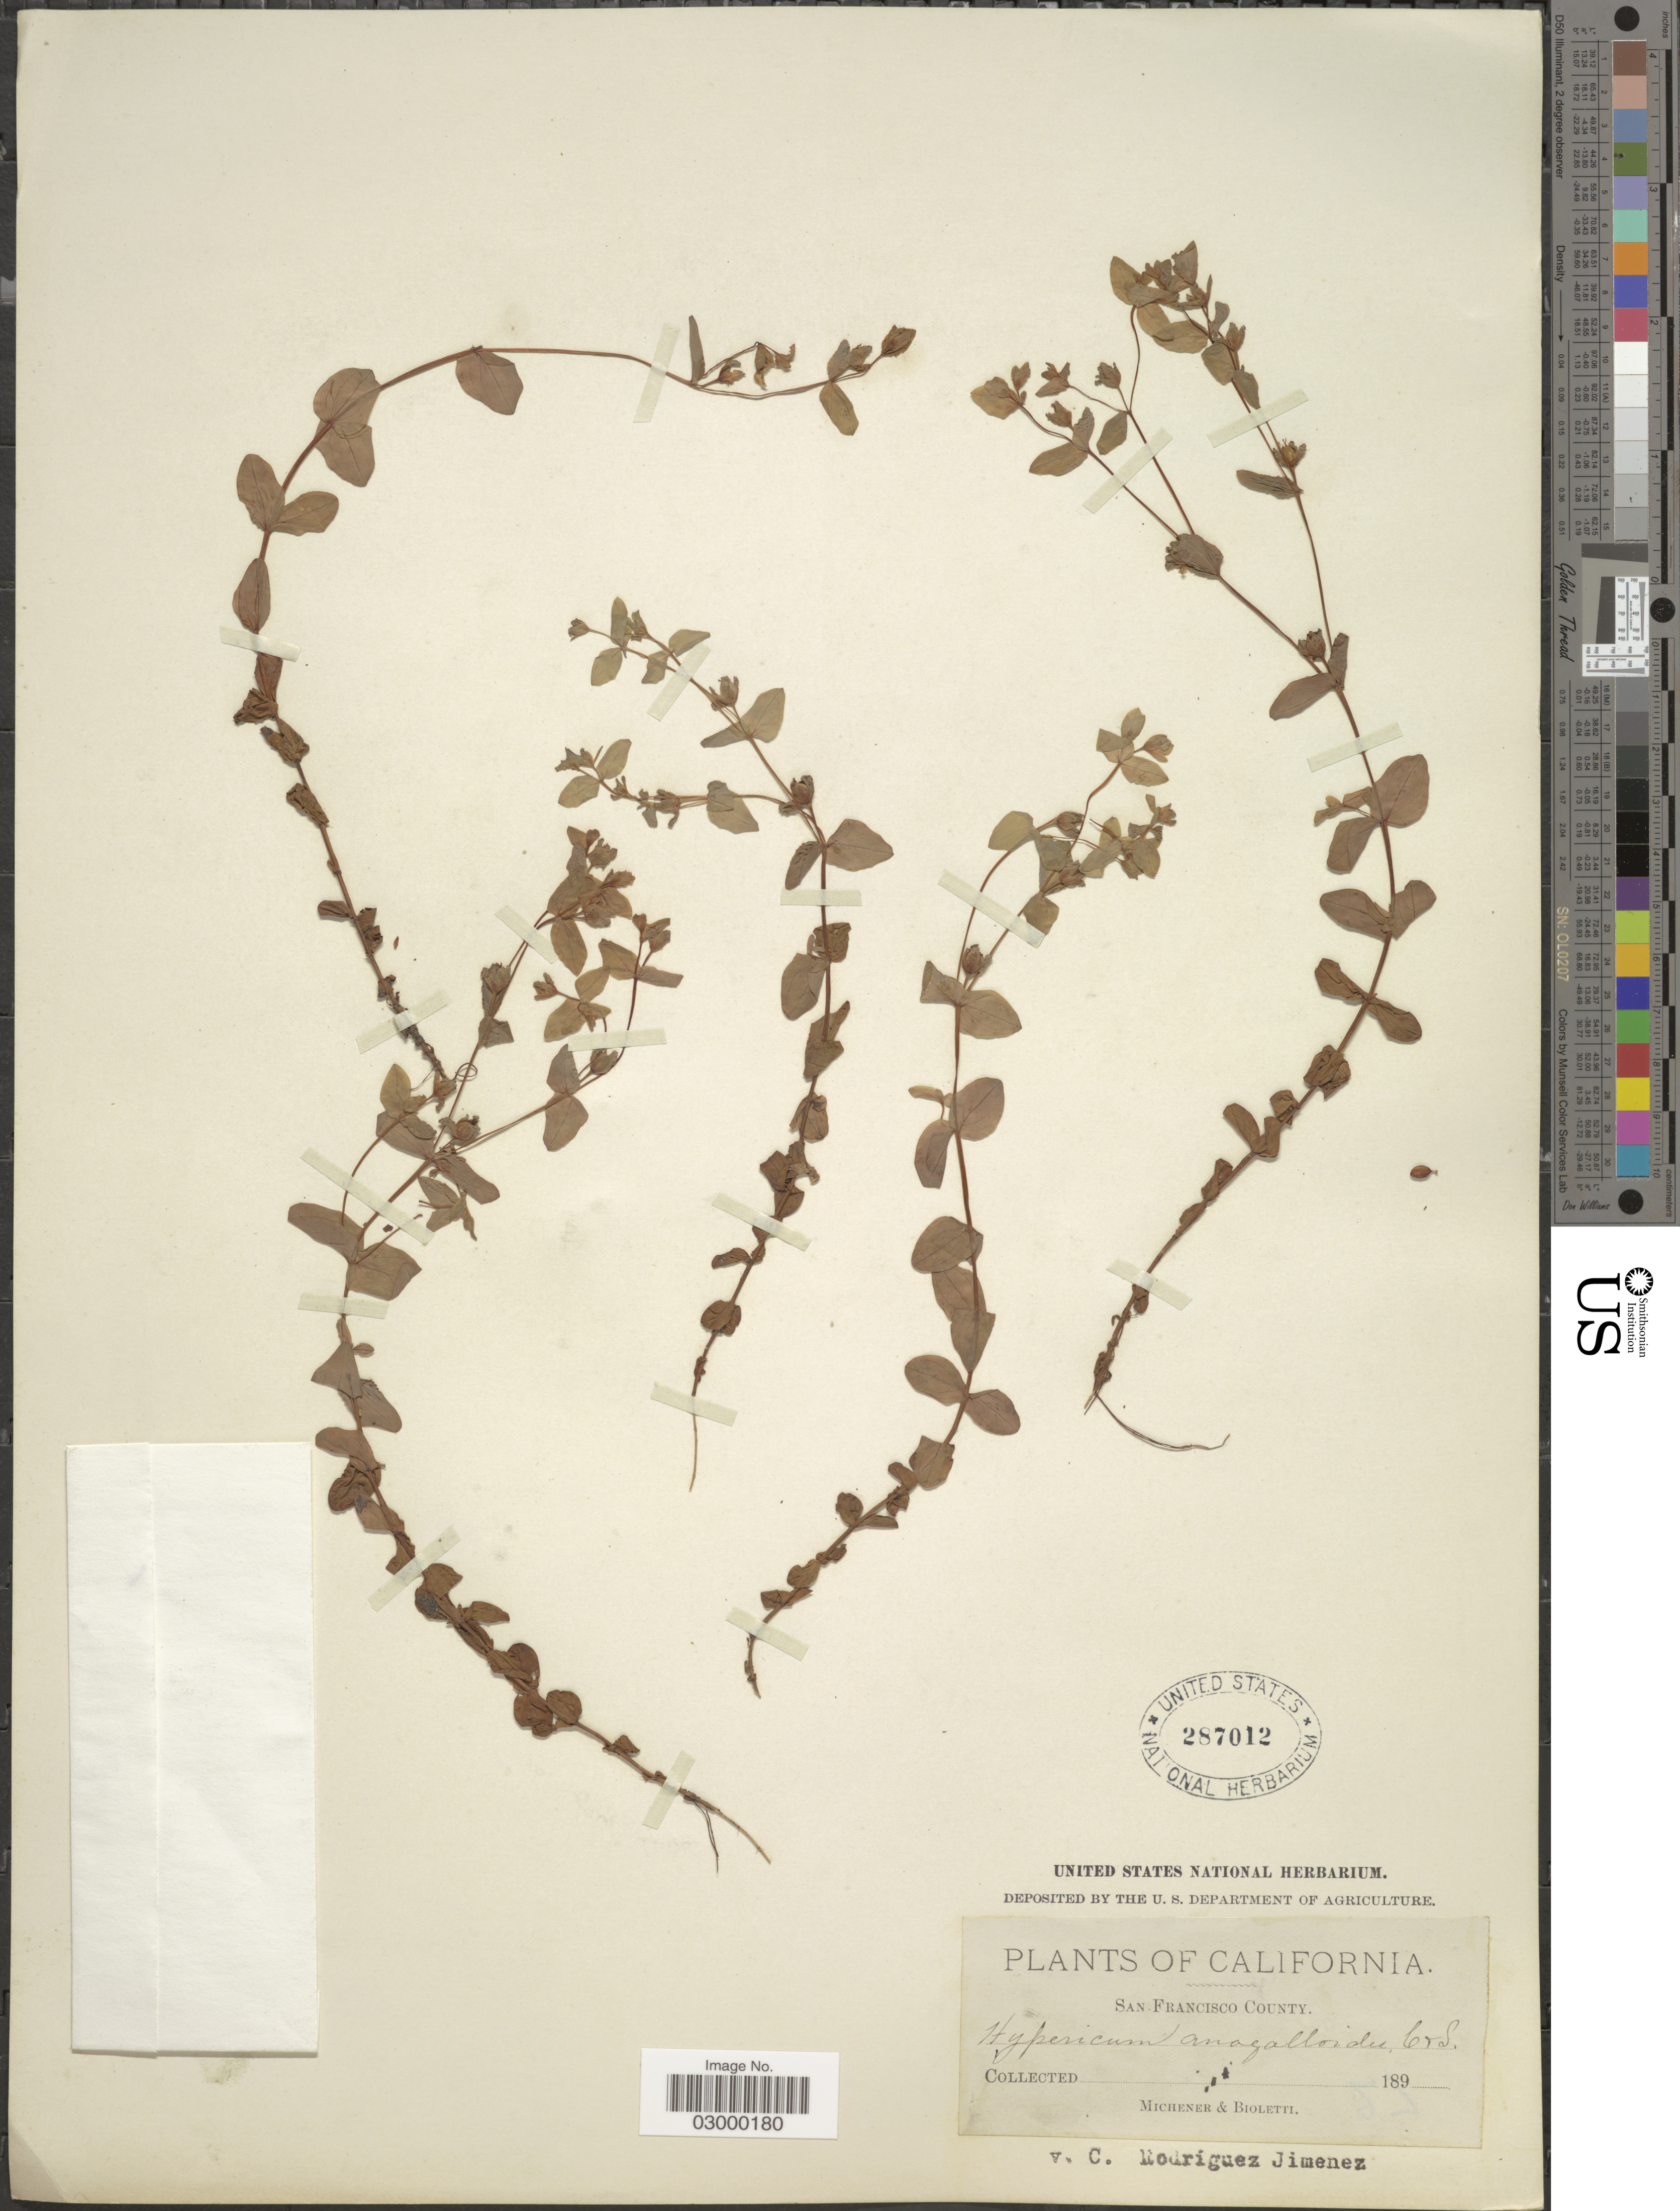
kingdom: Plantae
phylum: Tracheophyta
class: Magnoliopsida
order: Malpighiales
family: Hypericaceae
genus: Hypericum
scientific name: Hypericum anagalloides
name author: Cham. & Schltdl.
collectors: -. Michener & -- Bioletti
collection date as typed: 189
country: United States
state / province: California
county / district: San Francisco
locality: San Francisco County.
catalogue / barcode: US 287012